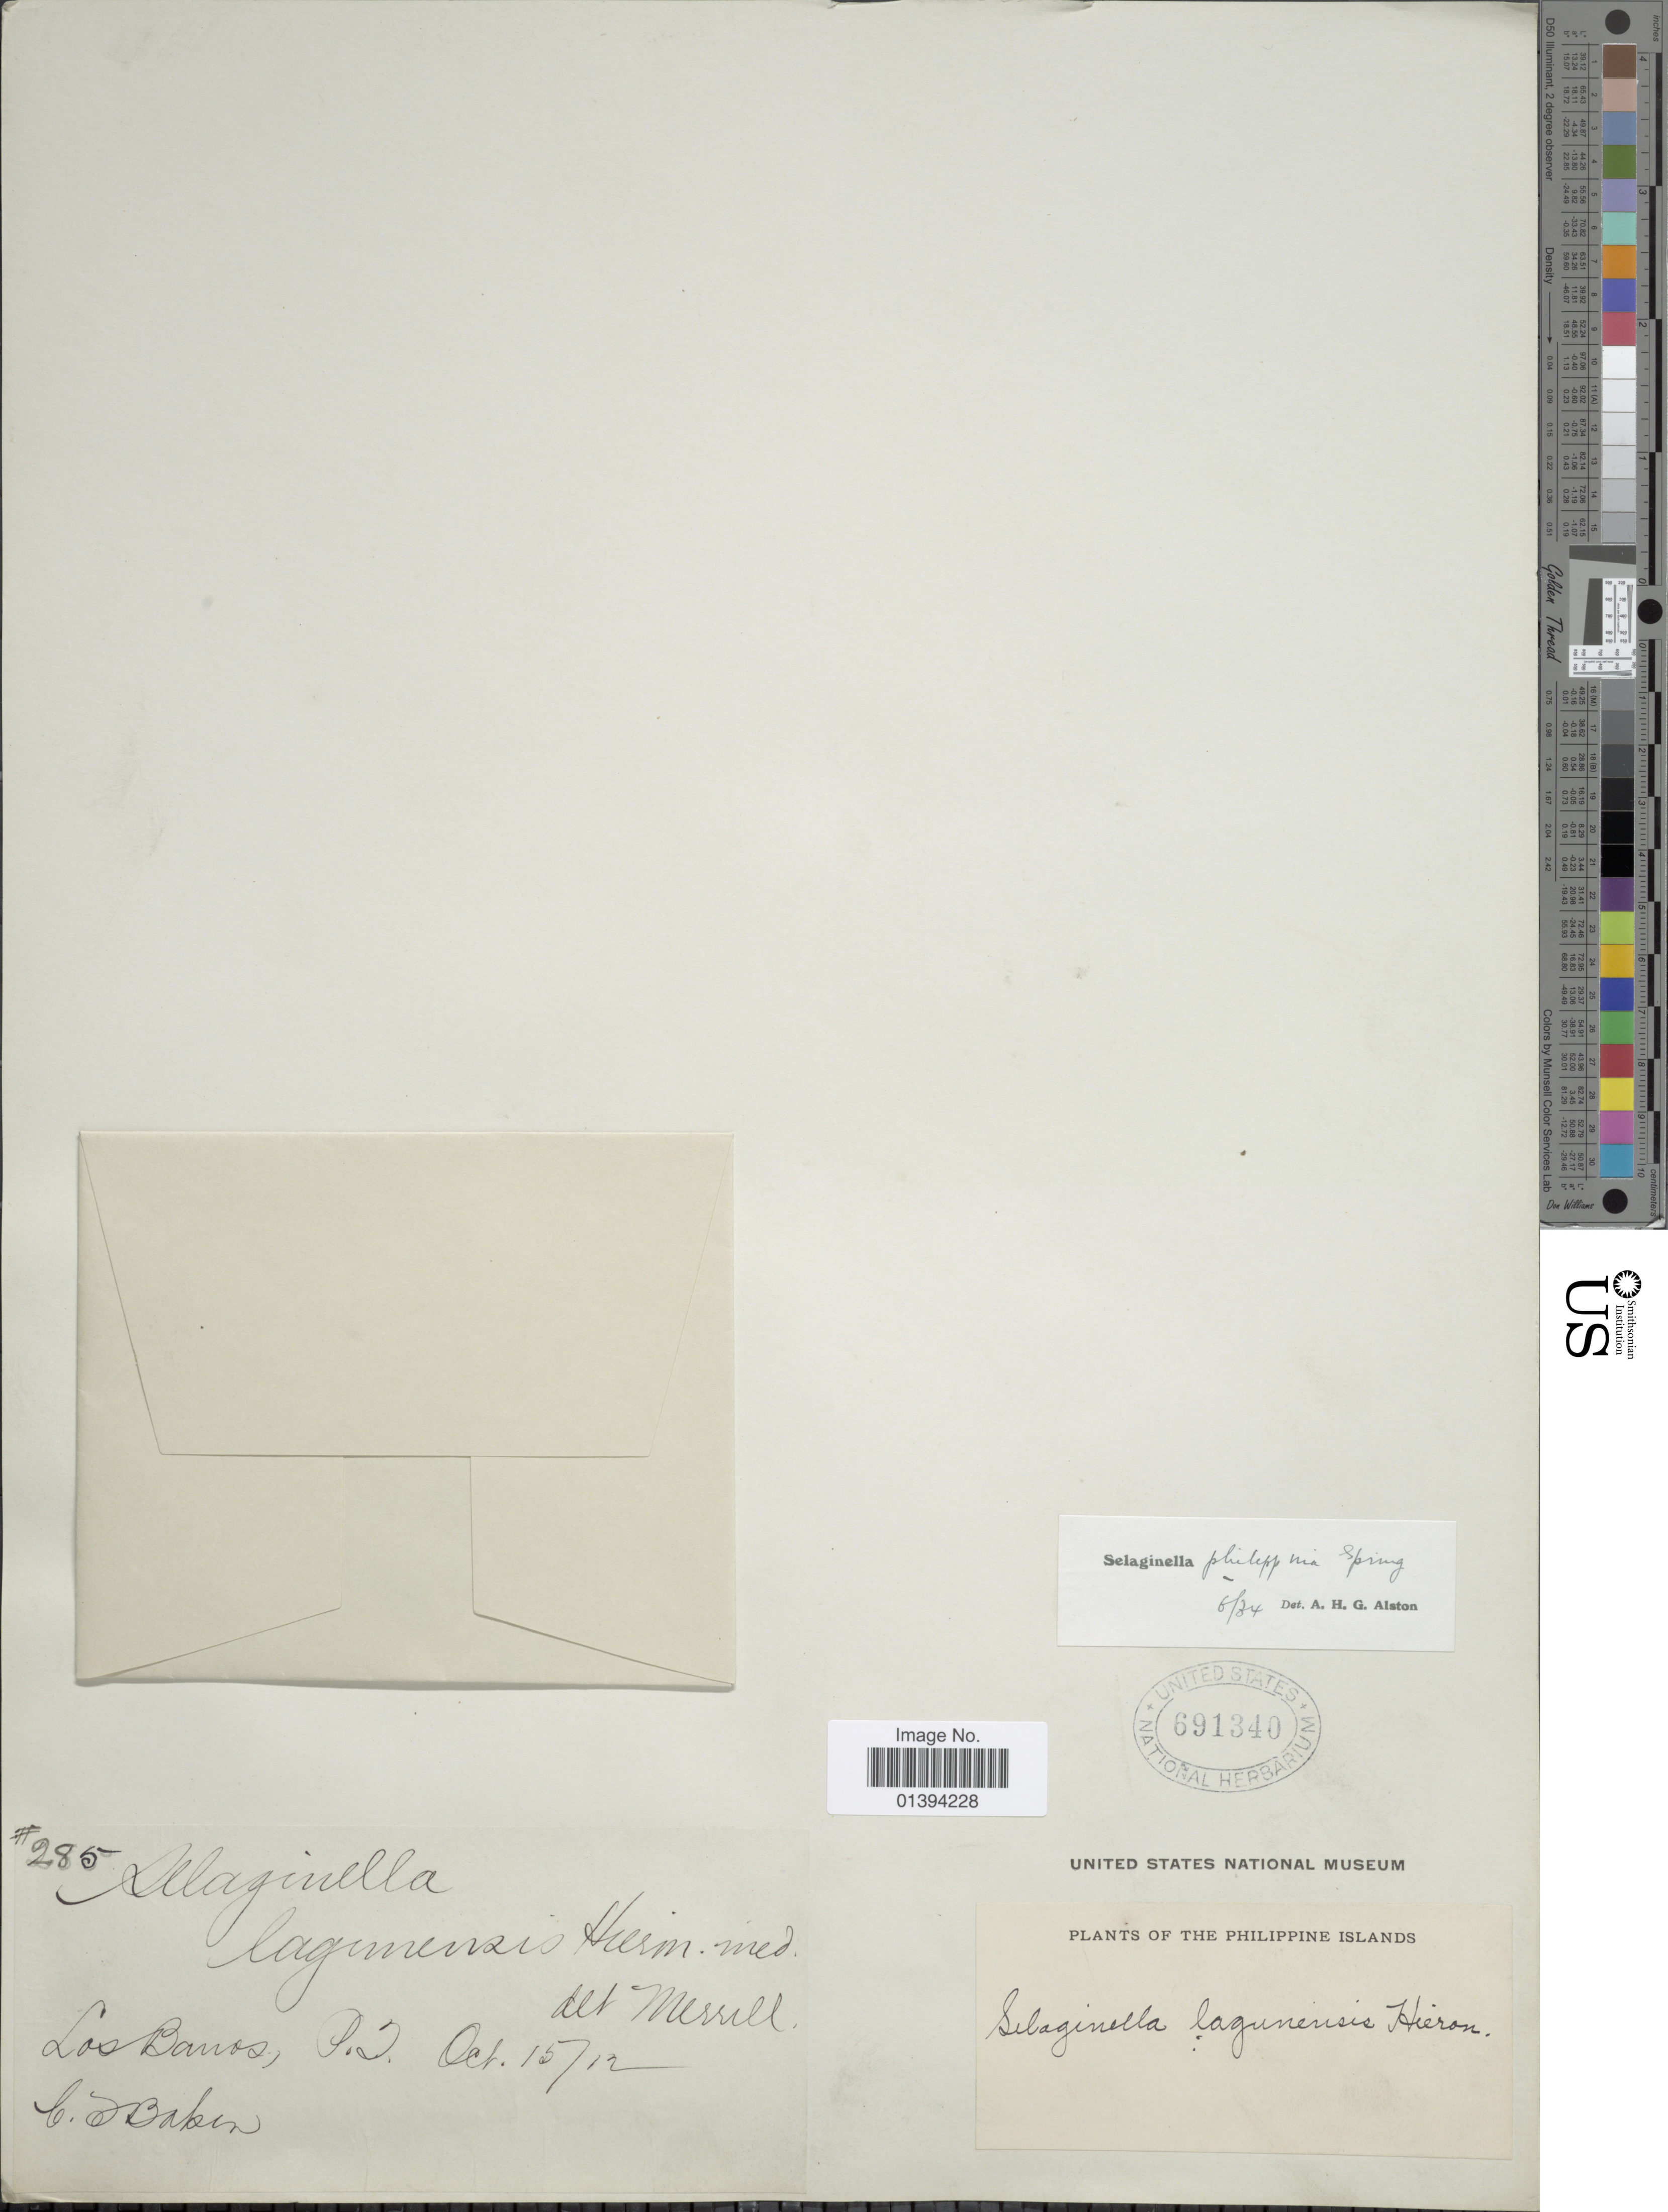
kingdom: Plantae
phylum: Tracheophyta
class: Lycopodiopsida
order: Selaginellales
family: Selaginellaceae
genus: Selaginella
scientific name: Selaginella philippina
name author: Spring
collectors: C. F. Baker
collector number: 285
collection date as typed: Transcribed d/m/y: 15/10/12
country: Philippines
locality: Los Banos, P.I.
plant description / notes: Corrected "P.J." to P.I.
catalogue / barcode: US 691340